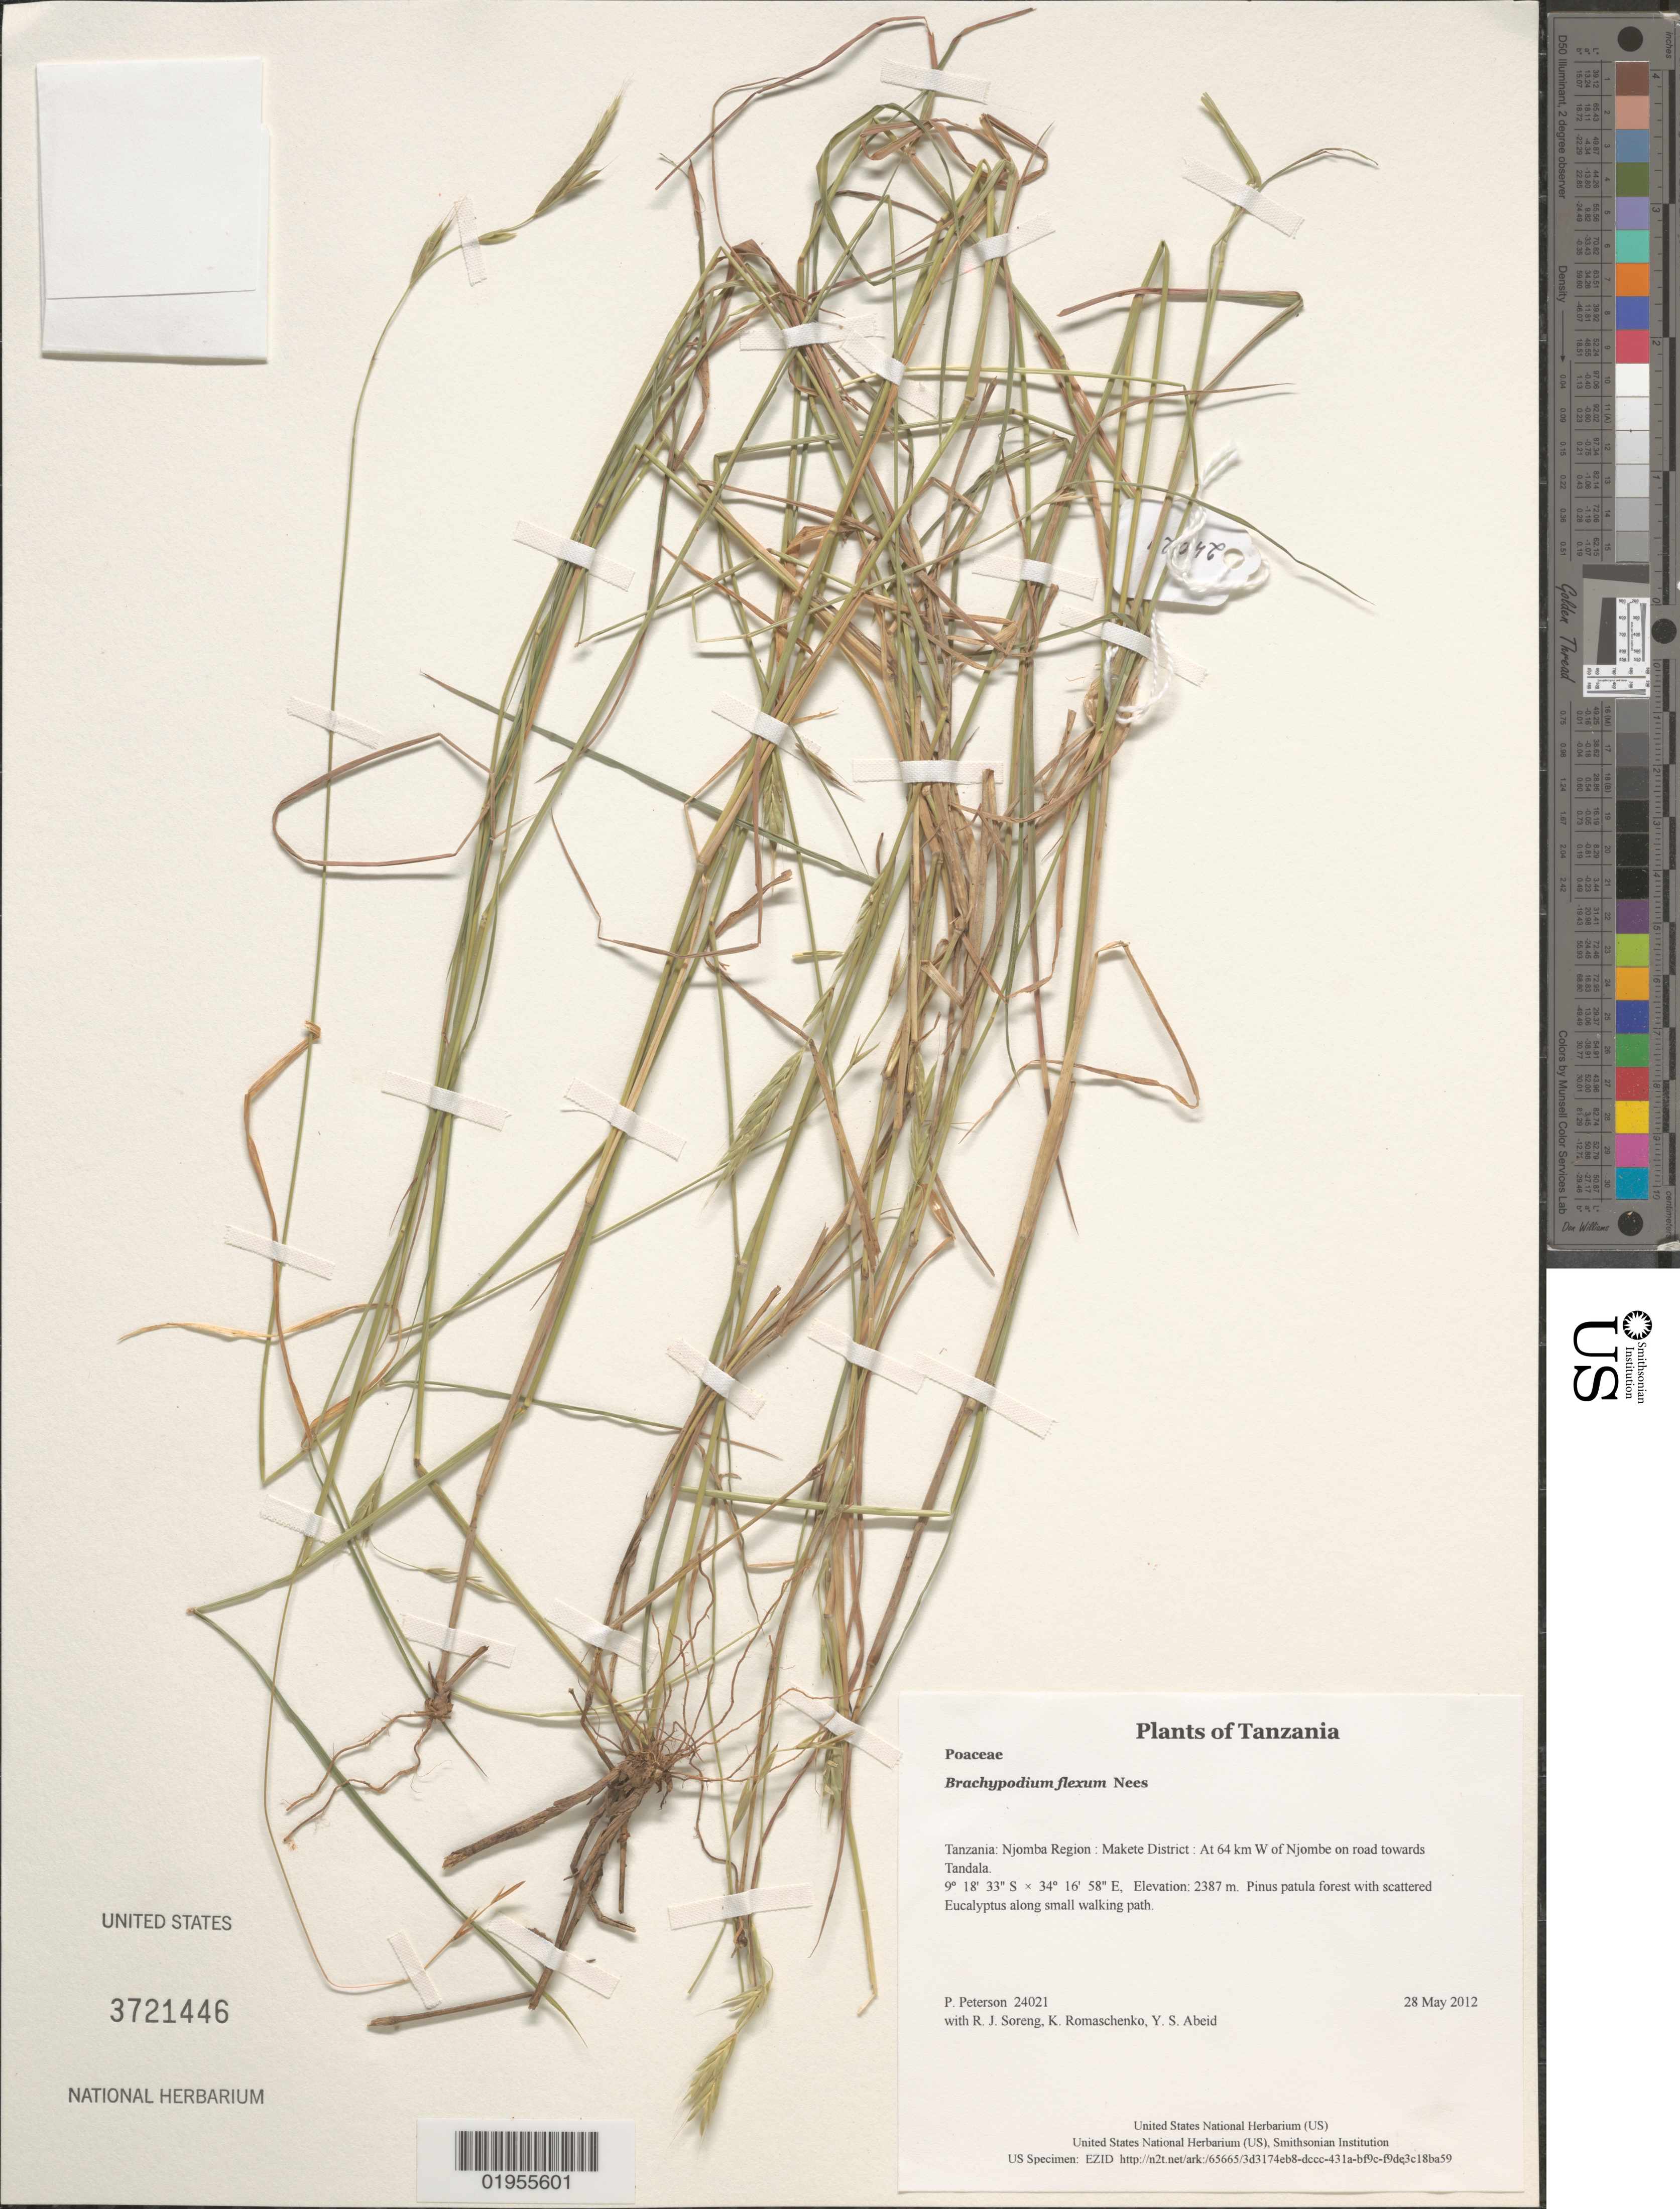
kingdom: Plantae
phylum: Tracheophyta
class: Liliopsida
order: Poales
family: Poaceae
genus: Brachypodium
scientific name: Brachypodium flexum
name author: Nees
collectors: P. M. Peterson, R. J. Soreng, K. Romaschenko & Y. Abeid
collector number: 24021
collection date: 2012-05-28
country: Tanzania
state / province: Njombe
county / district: Makete District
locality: At 64 km W of Njombe on road towards Tandala.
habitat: Pinus patula forest with scattered Eucalyptus along small walking path.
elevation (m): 2387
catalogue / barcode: US 3721446